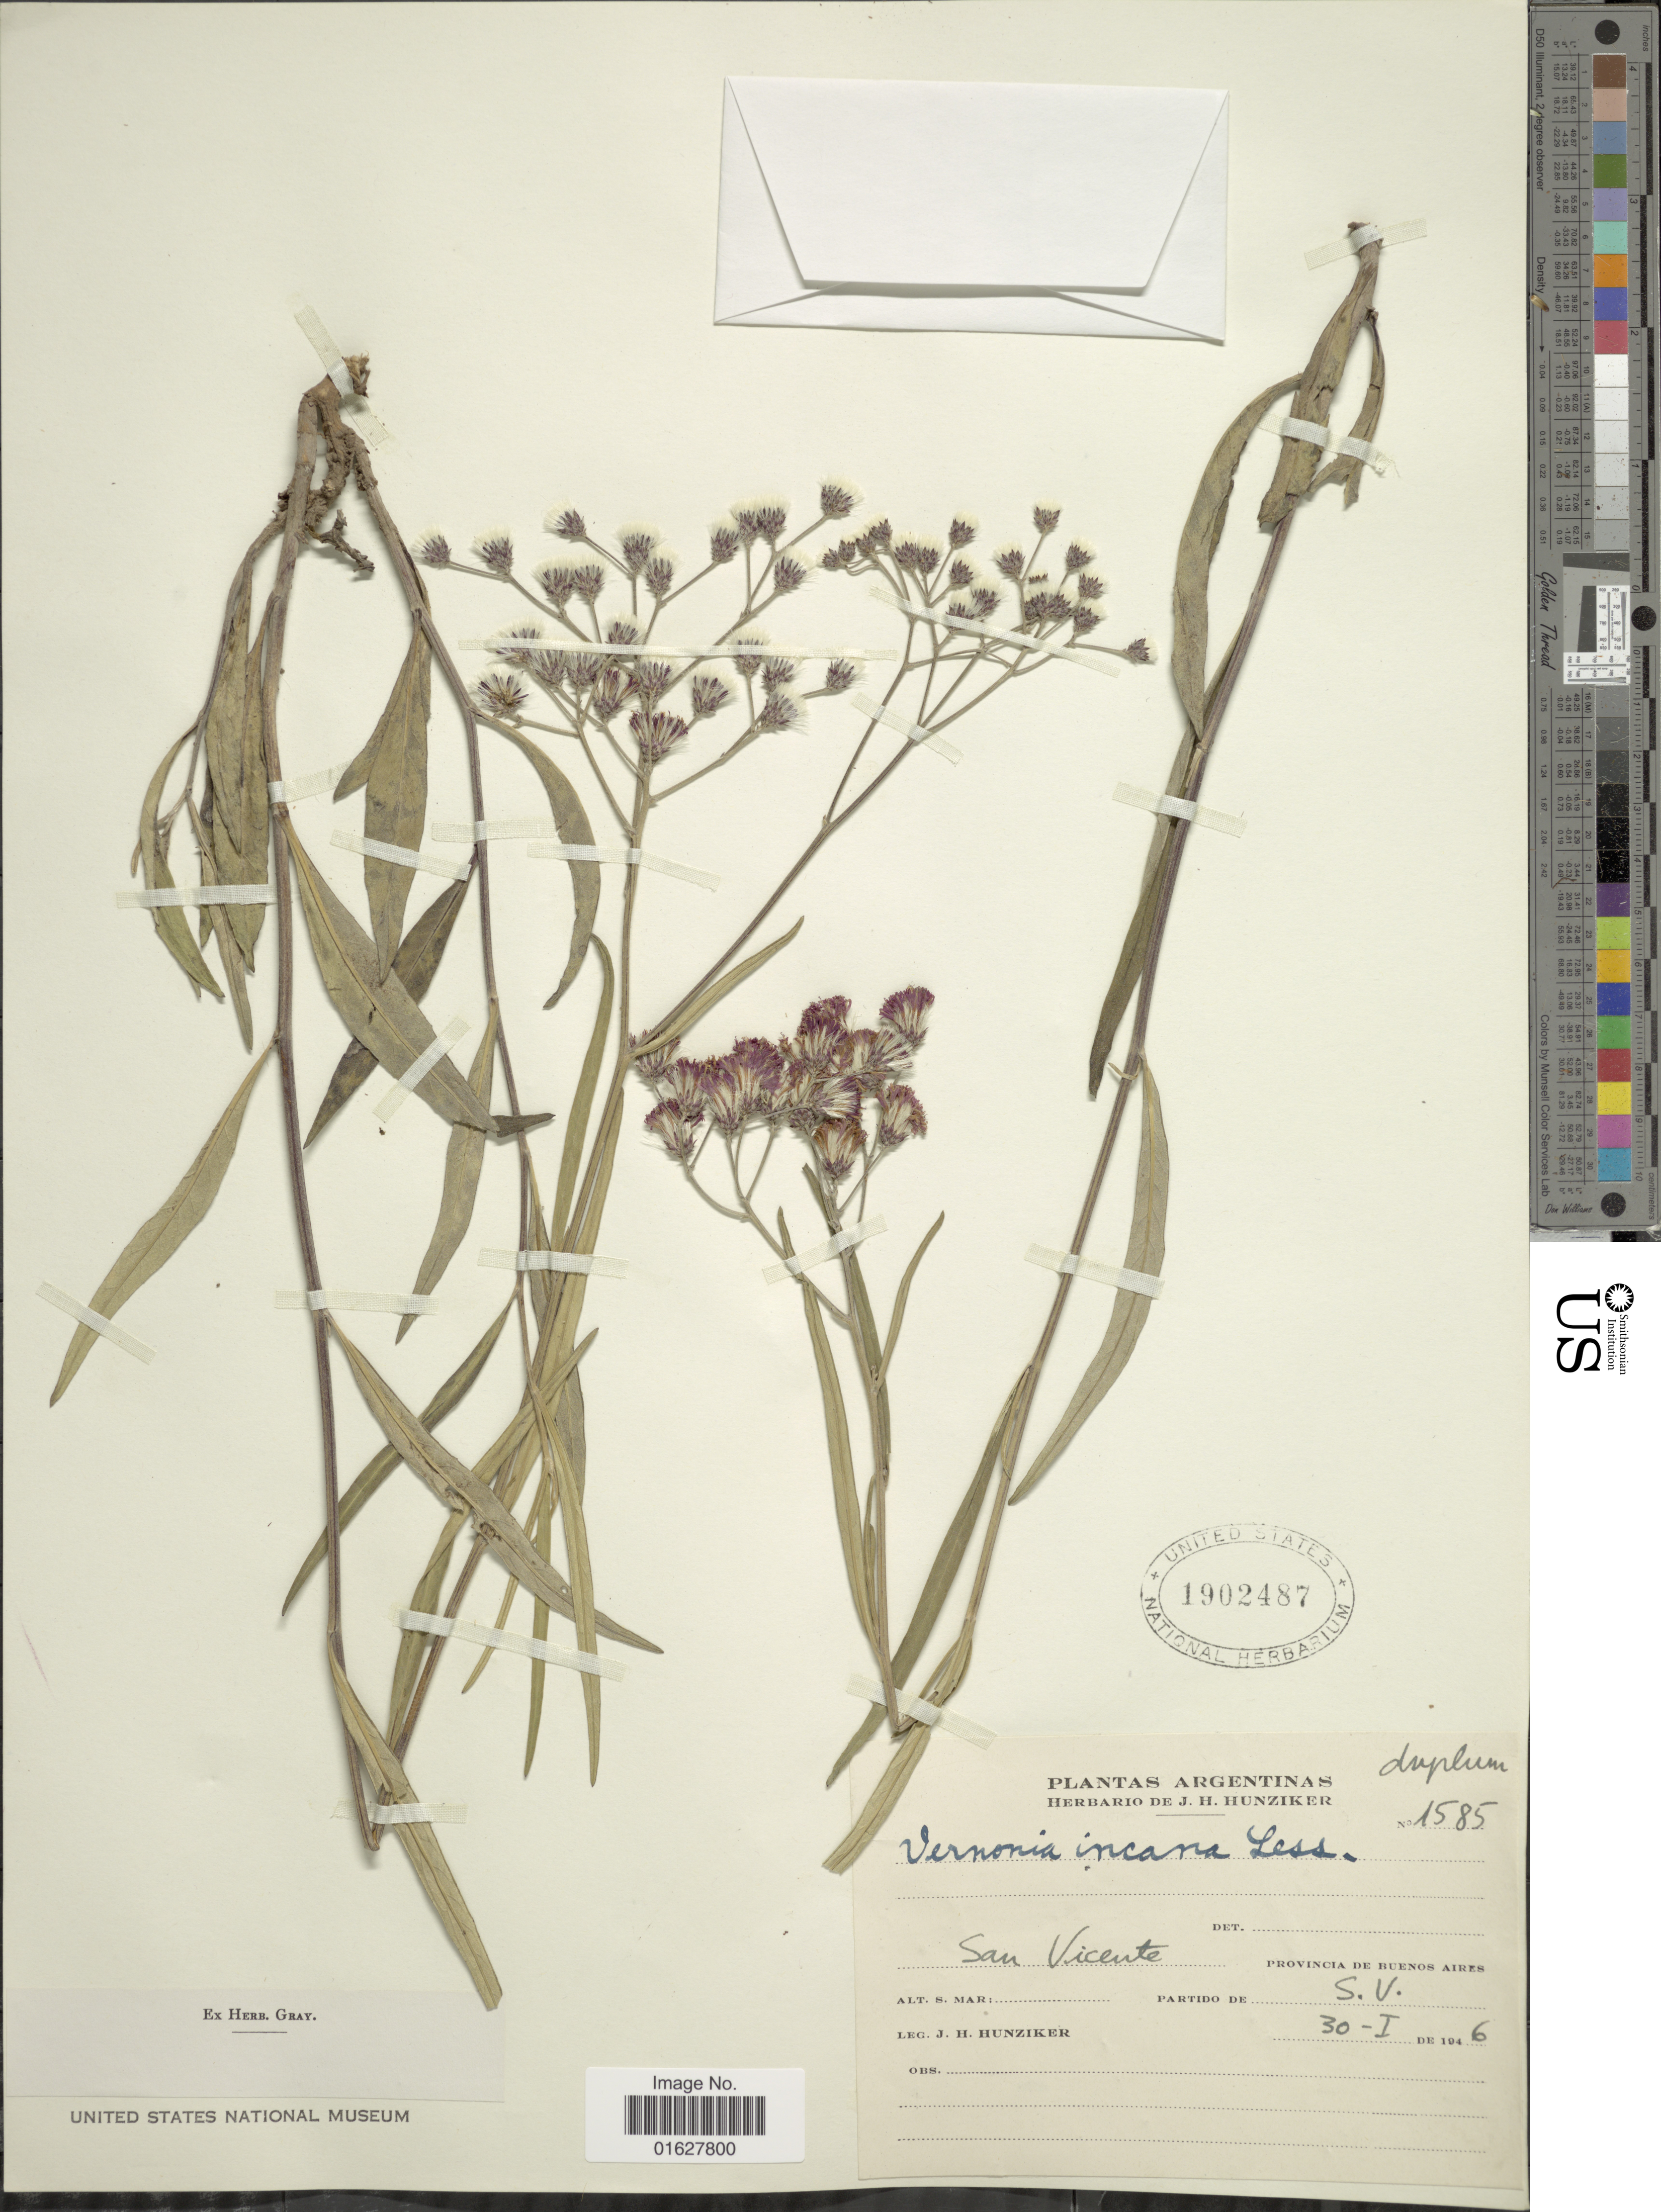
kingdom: Plantae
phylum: Tracheophyta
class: Magnoliopsida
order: Asterales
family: Asteraceae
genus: Vernonia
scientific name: Vernonia incana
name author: Less.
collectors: J. H. Hunziker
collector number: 1585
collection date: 1946-01-30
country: Argentina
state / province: Buenos Aires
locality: Argentinas. San Vicente. Provincia de Buenos Aires.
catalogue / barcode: US 1902487